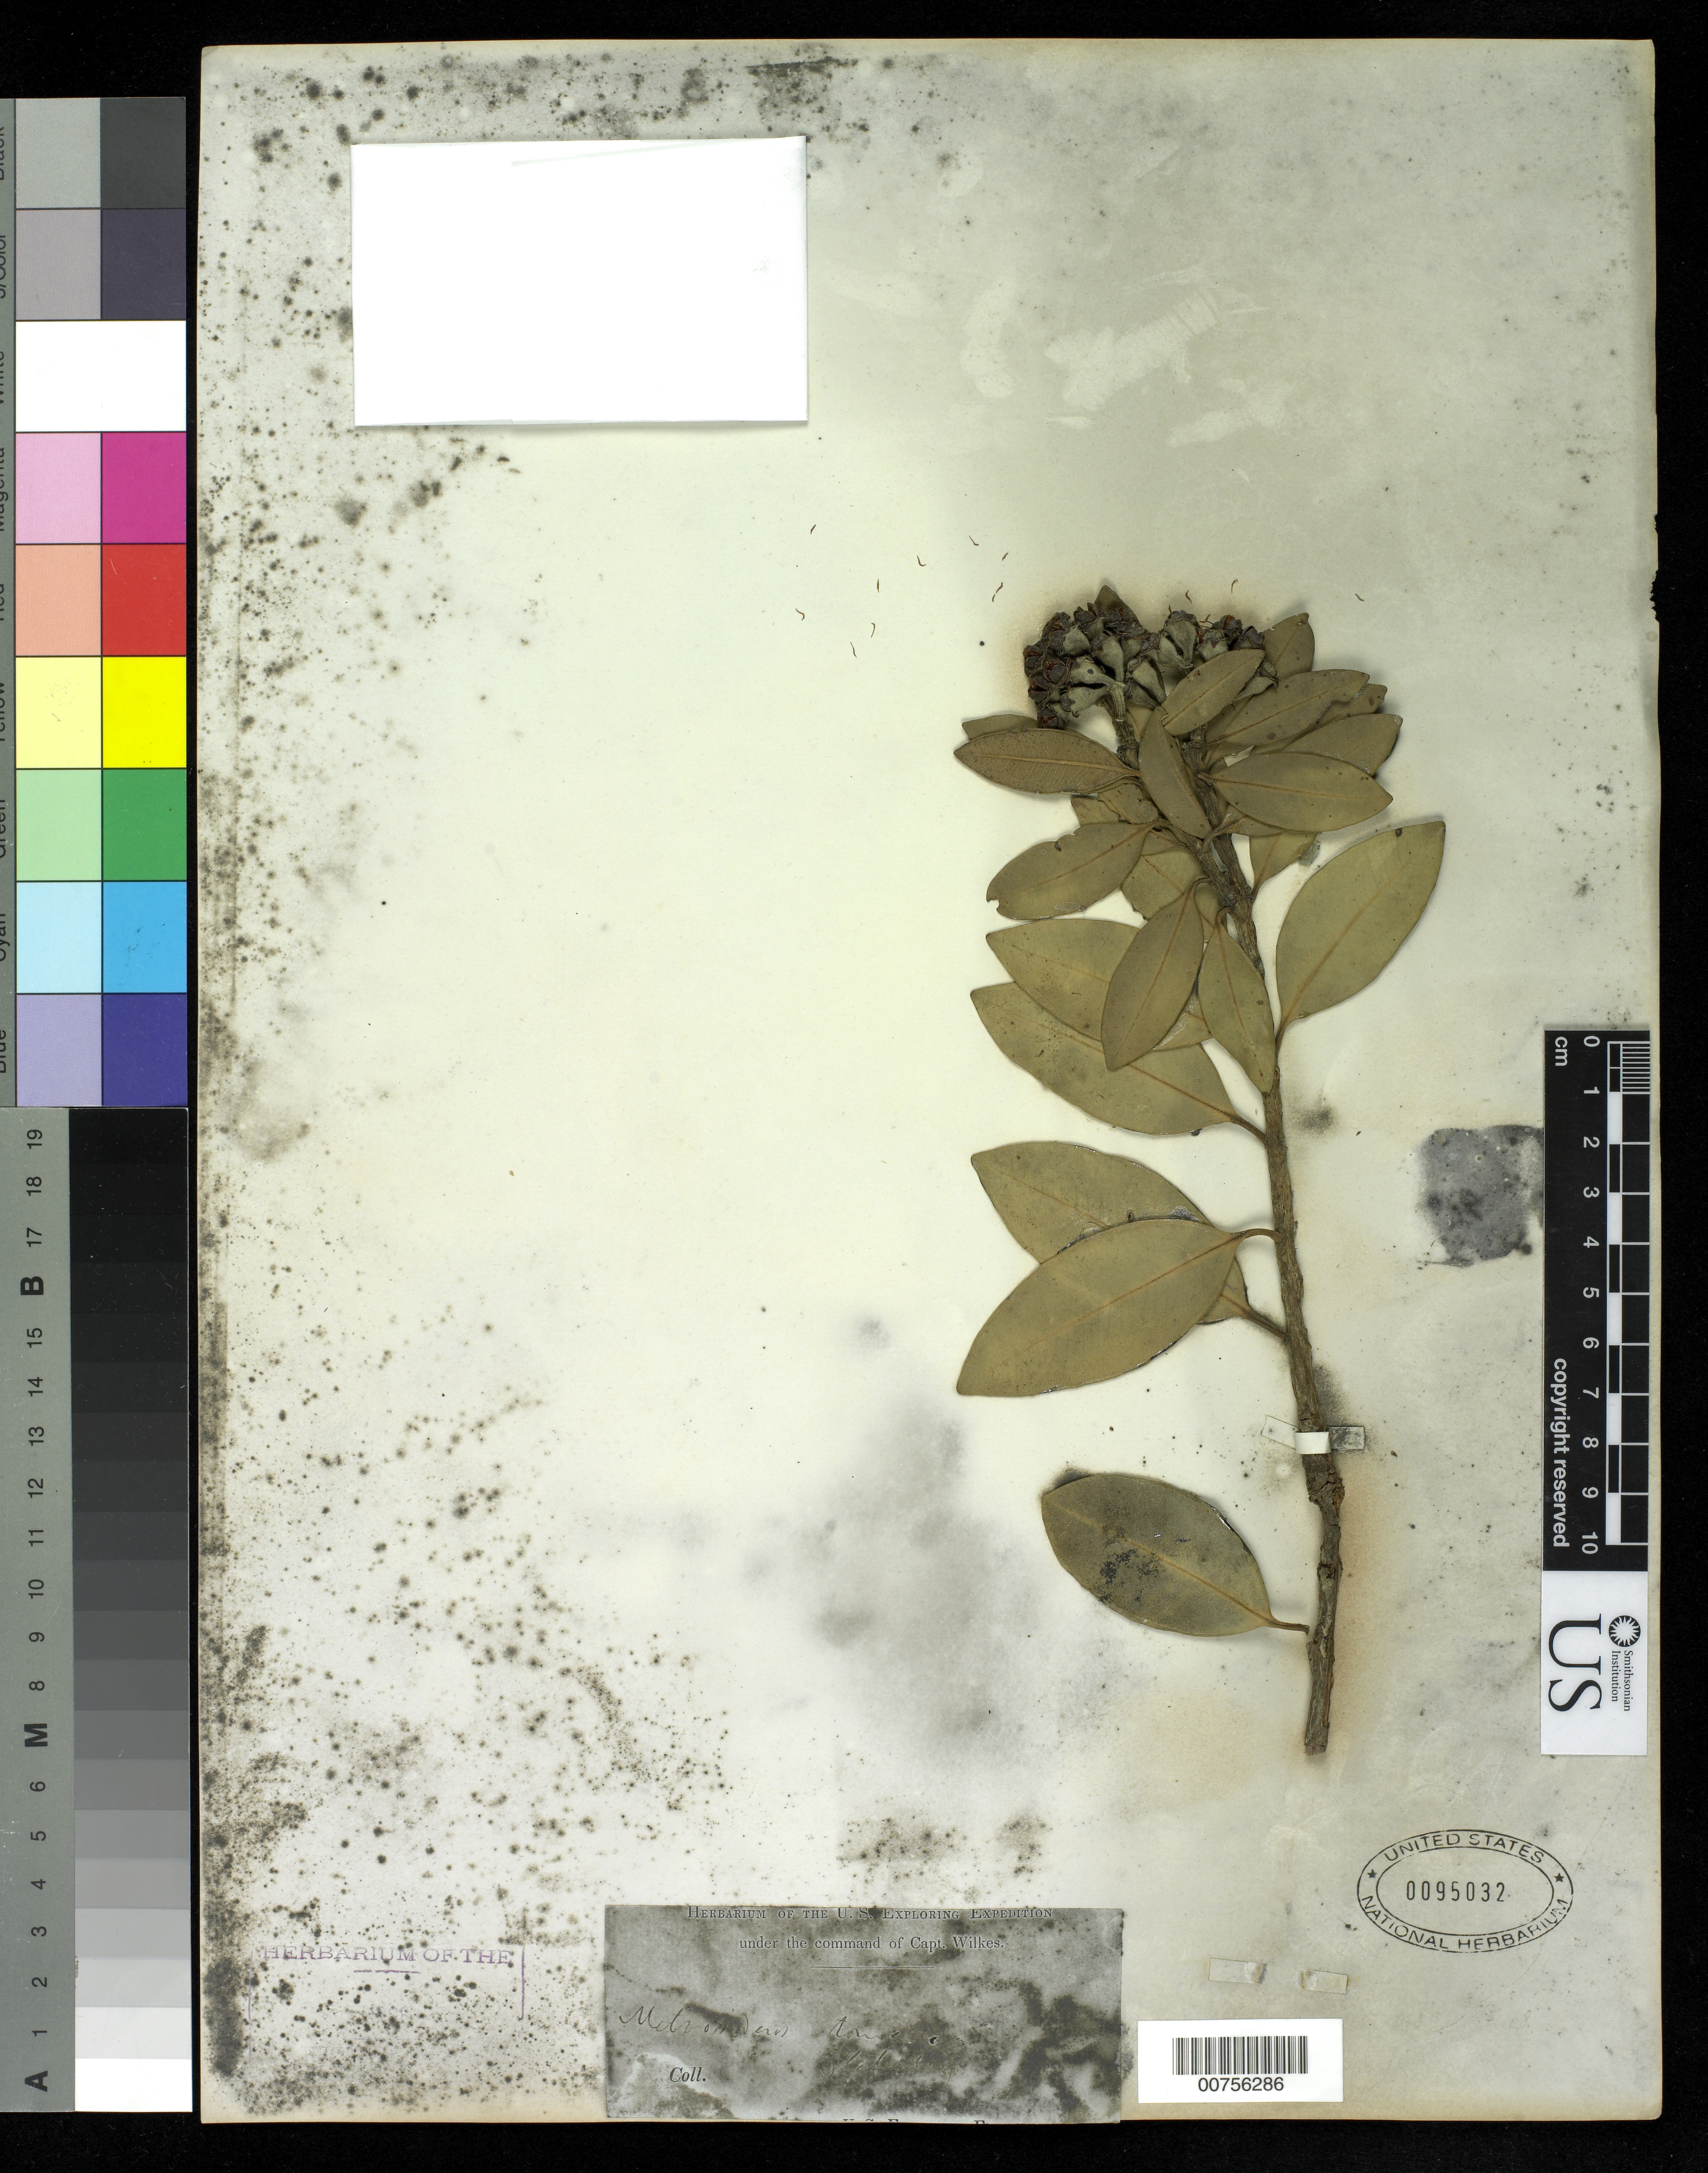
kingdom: Plantae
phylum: Tracheophyta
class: Magnoliopsida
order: Myrtales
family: Myrtaceae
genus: Metrosideros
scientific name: Metrosideros tomentosa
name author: A. Rich.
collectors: Wilkes Explor. Exped.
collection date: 1838/1842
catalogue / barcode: US 95032